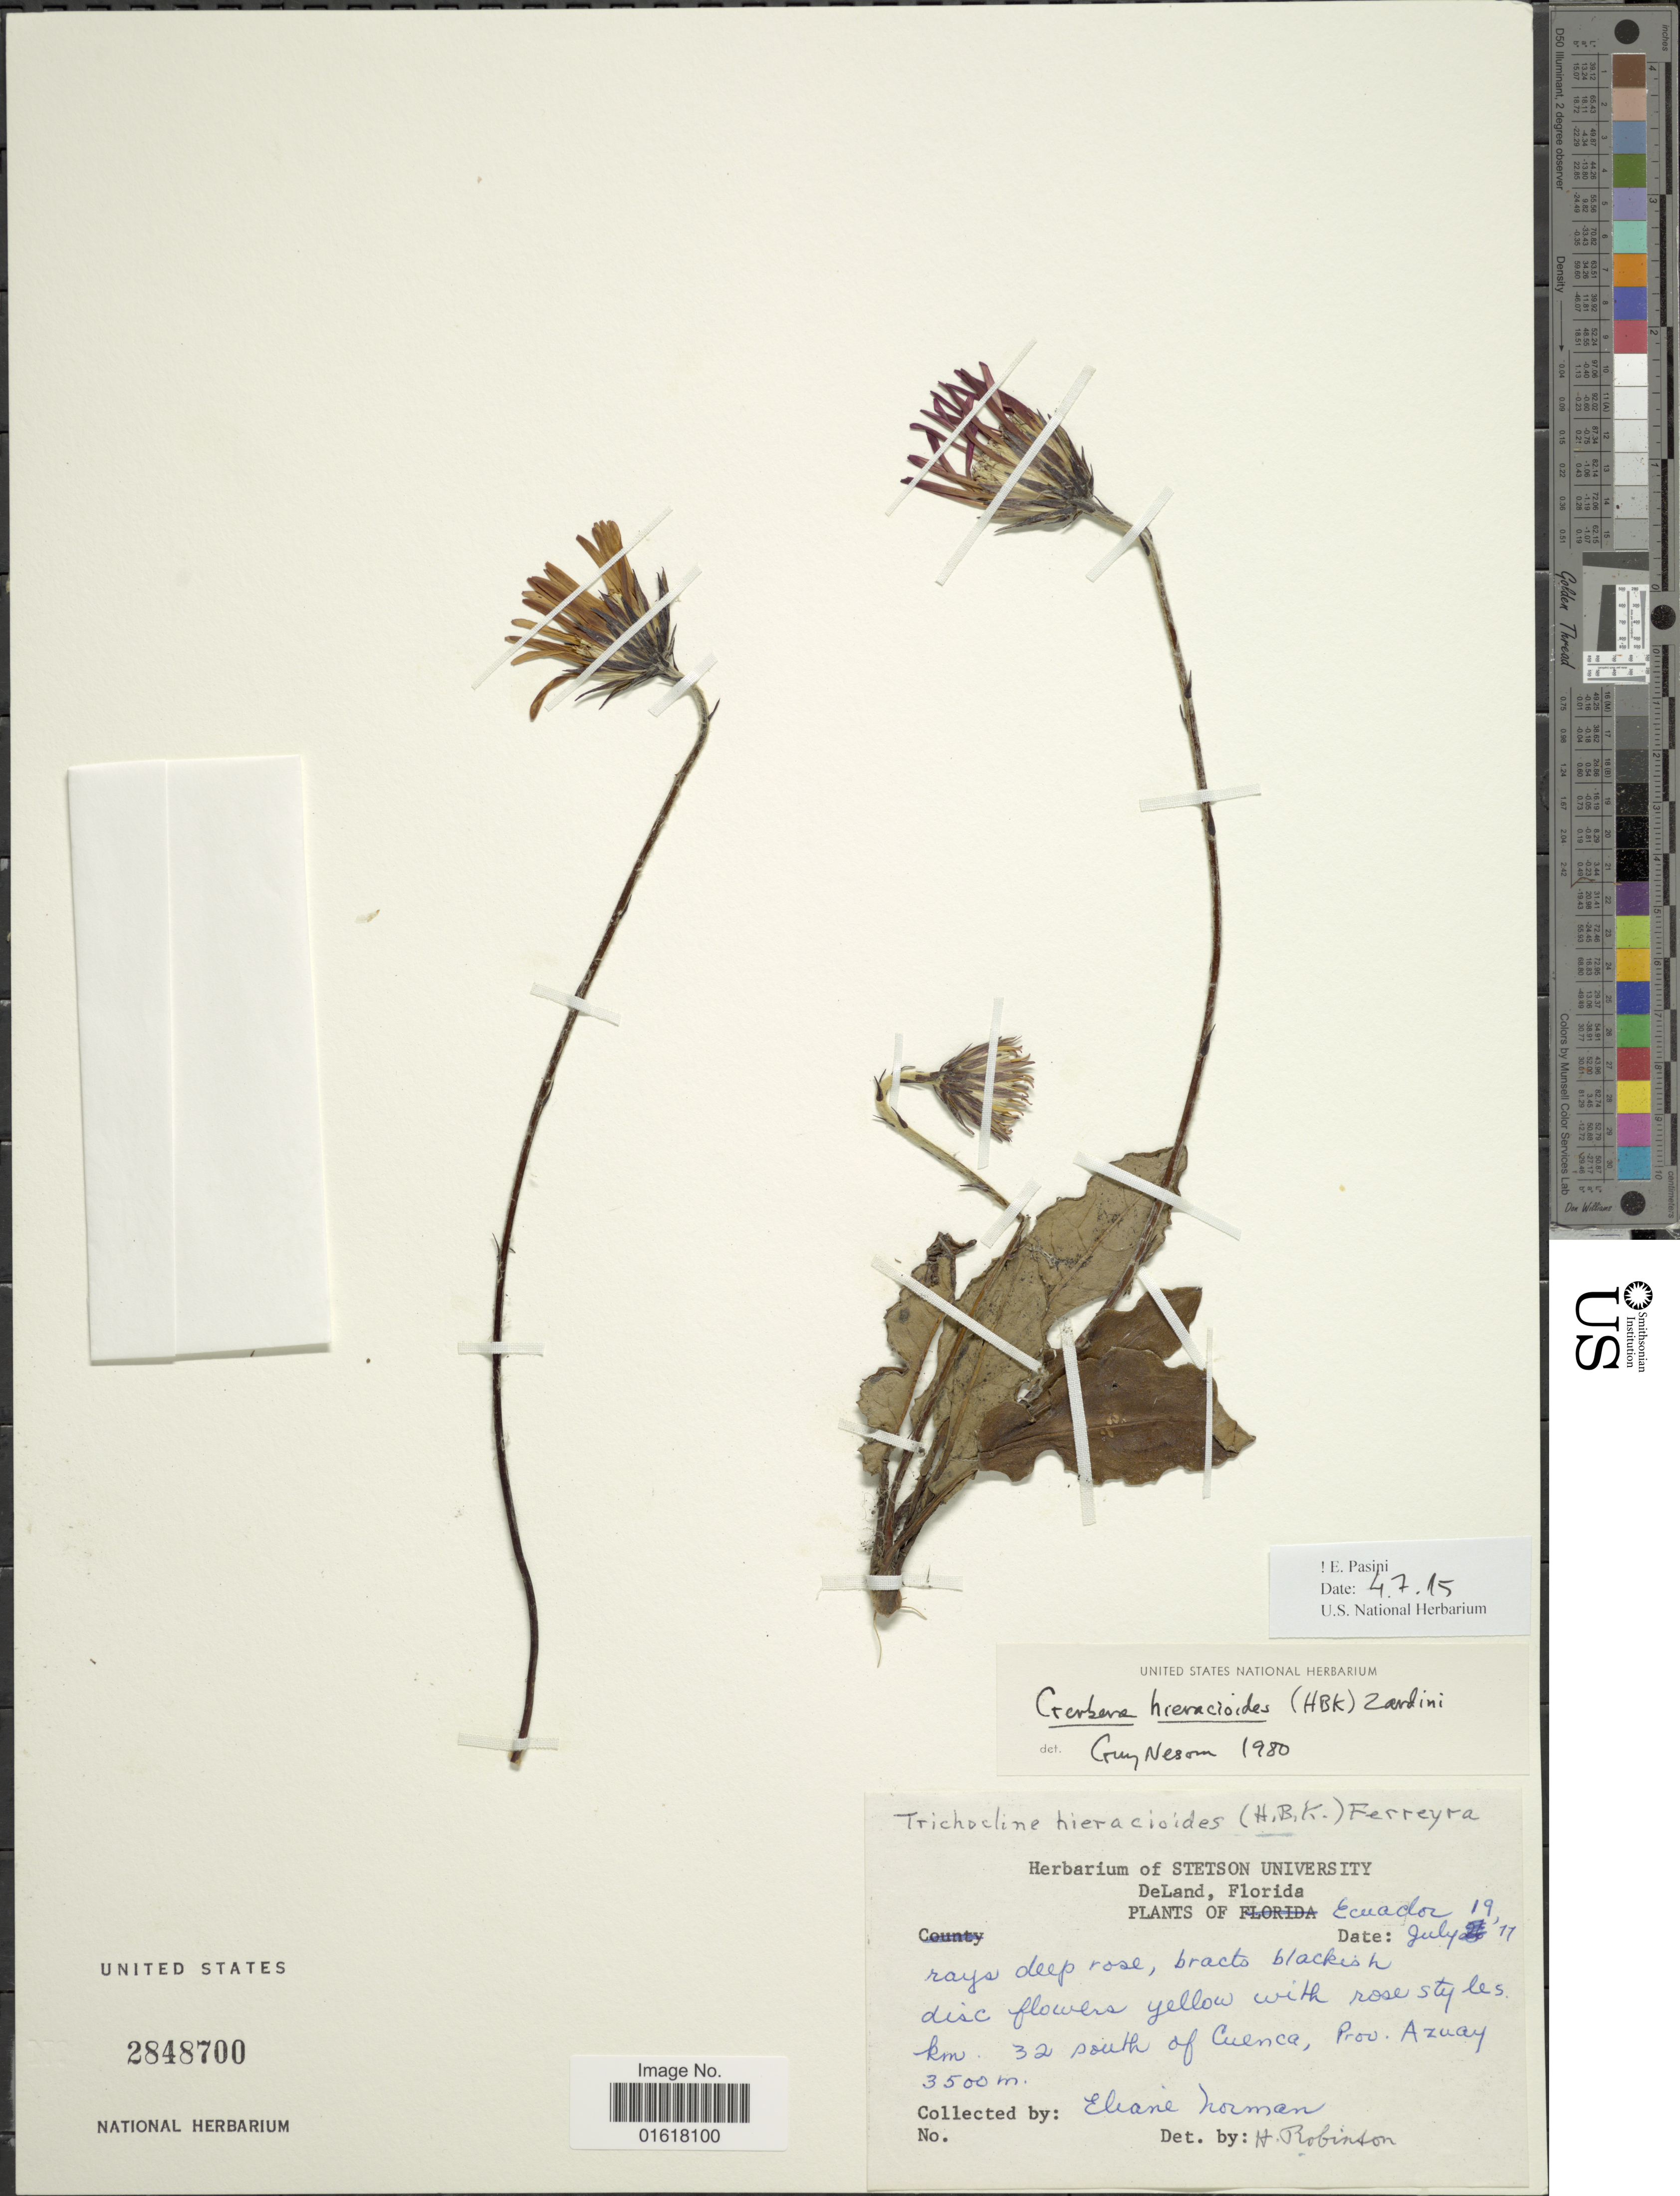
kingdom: Plantae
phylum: Tracheophyta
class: Magnoliopsida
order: Asterales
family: Asteraceae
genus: Trichocline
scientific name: Trichocline hieracioides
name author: (Kunth) Ferreyra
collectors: E. Norman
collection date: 1917-07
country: Ecuador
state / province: Azuay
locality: Km. 32 south of Cuenca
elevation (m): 3500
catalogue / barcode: US 2848700